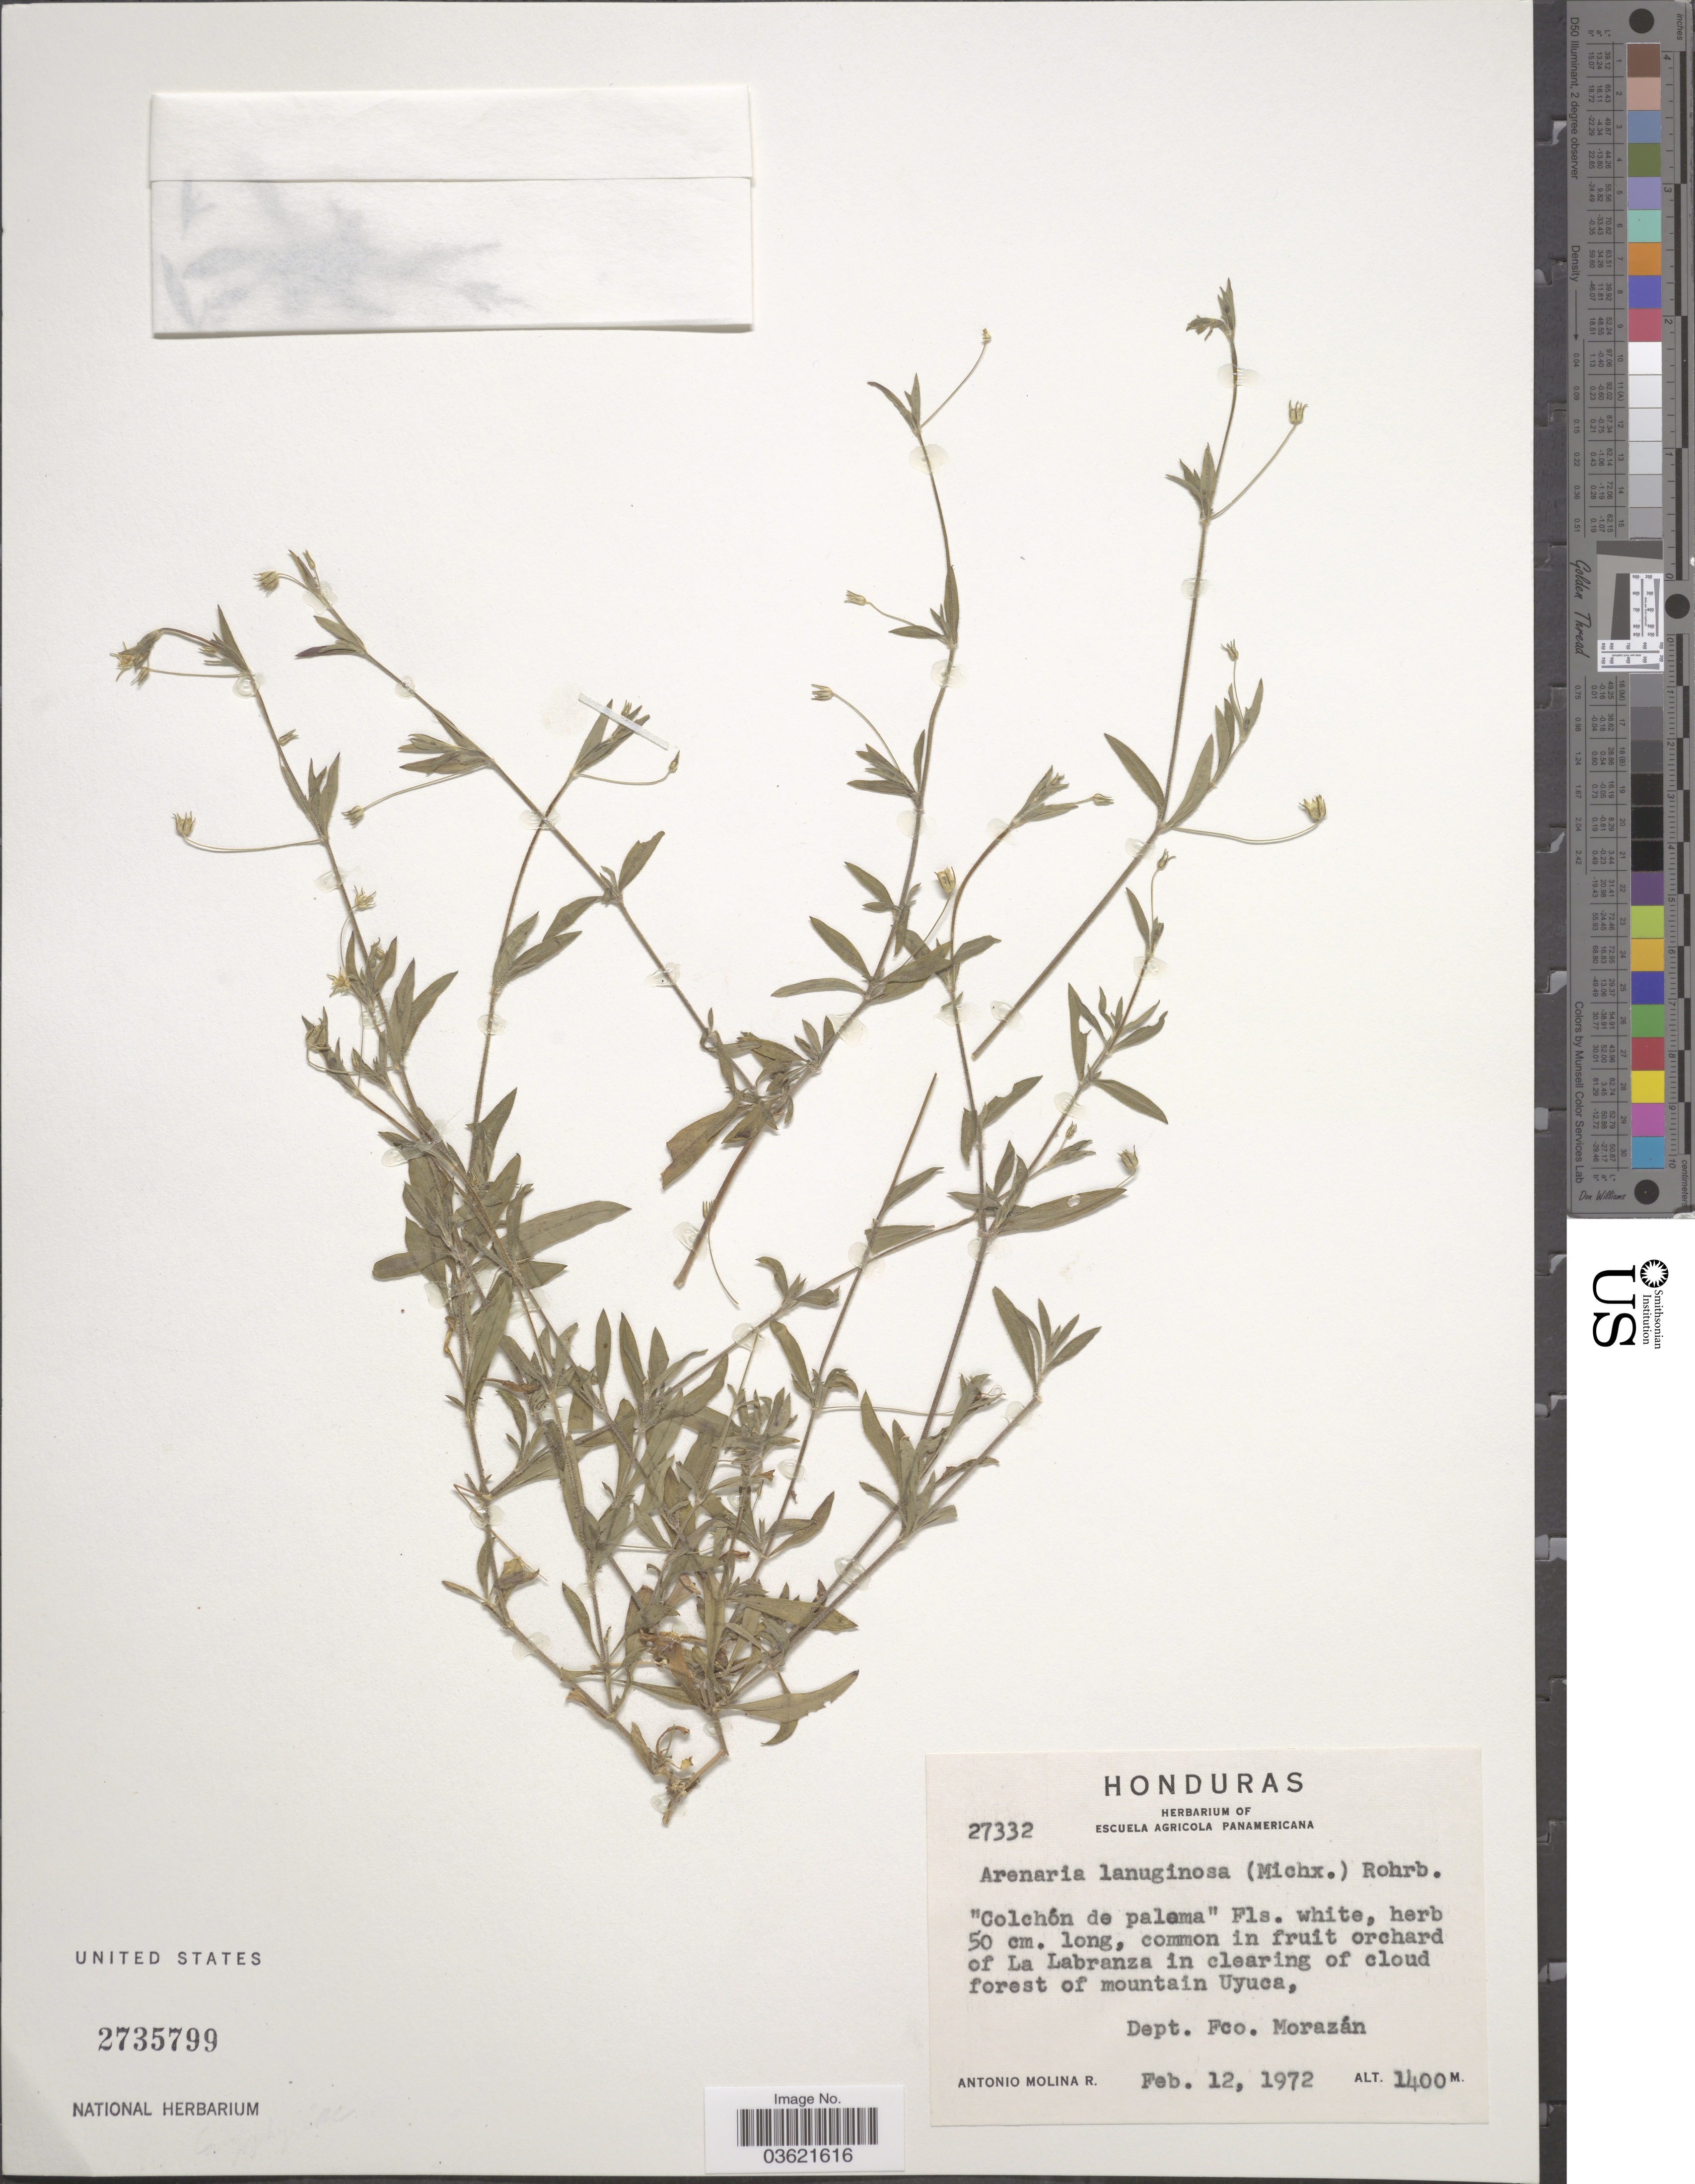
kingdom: Plantae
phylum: Tracheophyta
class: Magnoliopsida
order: Caryophyllales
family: Caryophyllaceae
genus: Arenaria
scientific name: Arenaria lanuginosa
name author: (Michx.) Rohrb.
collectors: A. Molina R.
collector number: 27332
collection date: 1972-02-12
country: Honduras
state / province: Fco. Morazán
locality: Common in fruit orchard of La Labranza in clearing of cloud forest of mountain Uyuca, Dept. Fco. Morazán.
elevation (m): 1400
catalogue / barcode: US 2735799